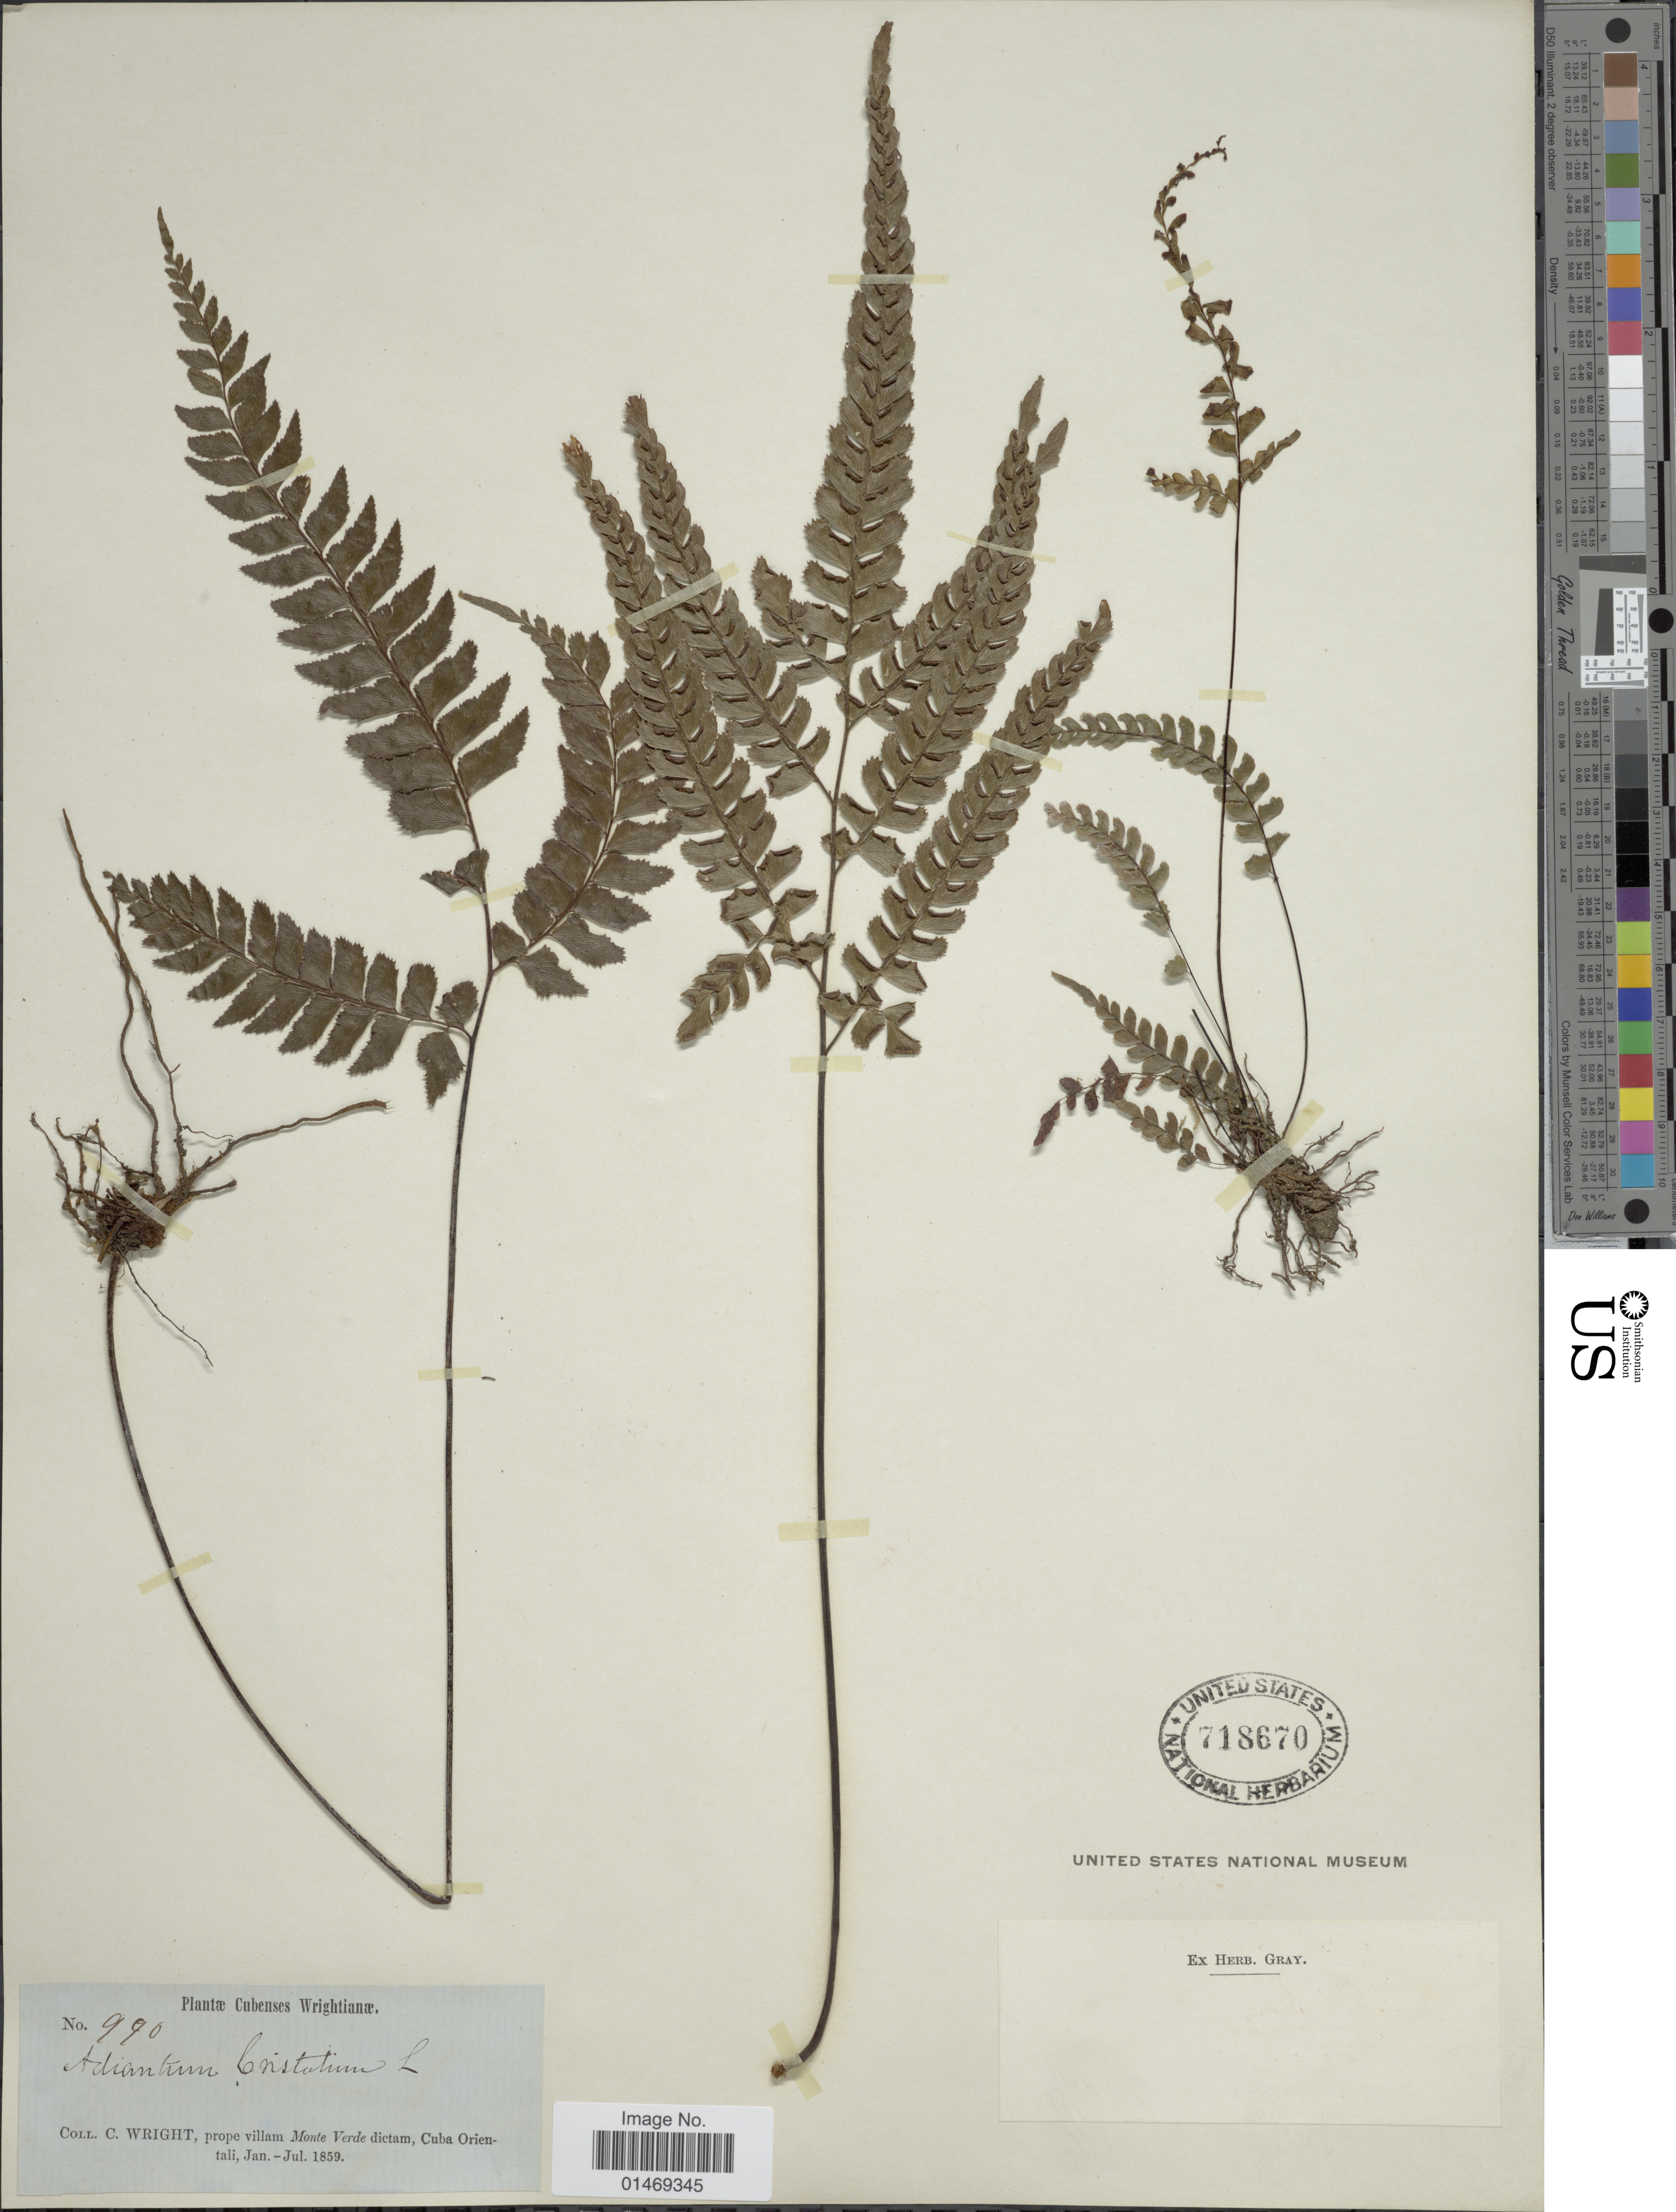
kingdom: Plantae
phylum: Tracheophyta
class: Polypodiopsida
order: Polypodiales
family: Pteridaceae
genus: Adiantum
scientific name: Adiantum pyramidale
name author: (L.) Willd.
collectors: C. Wright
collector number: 990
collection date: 1859-01/1859-07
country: Cuba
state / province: Oriente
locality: Prope villam Monte Verde dictam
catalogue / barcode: US 718670